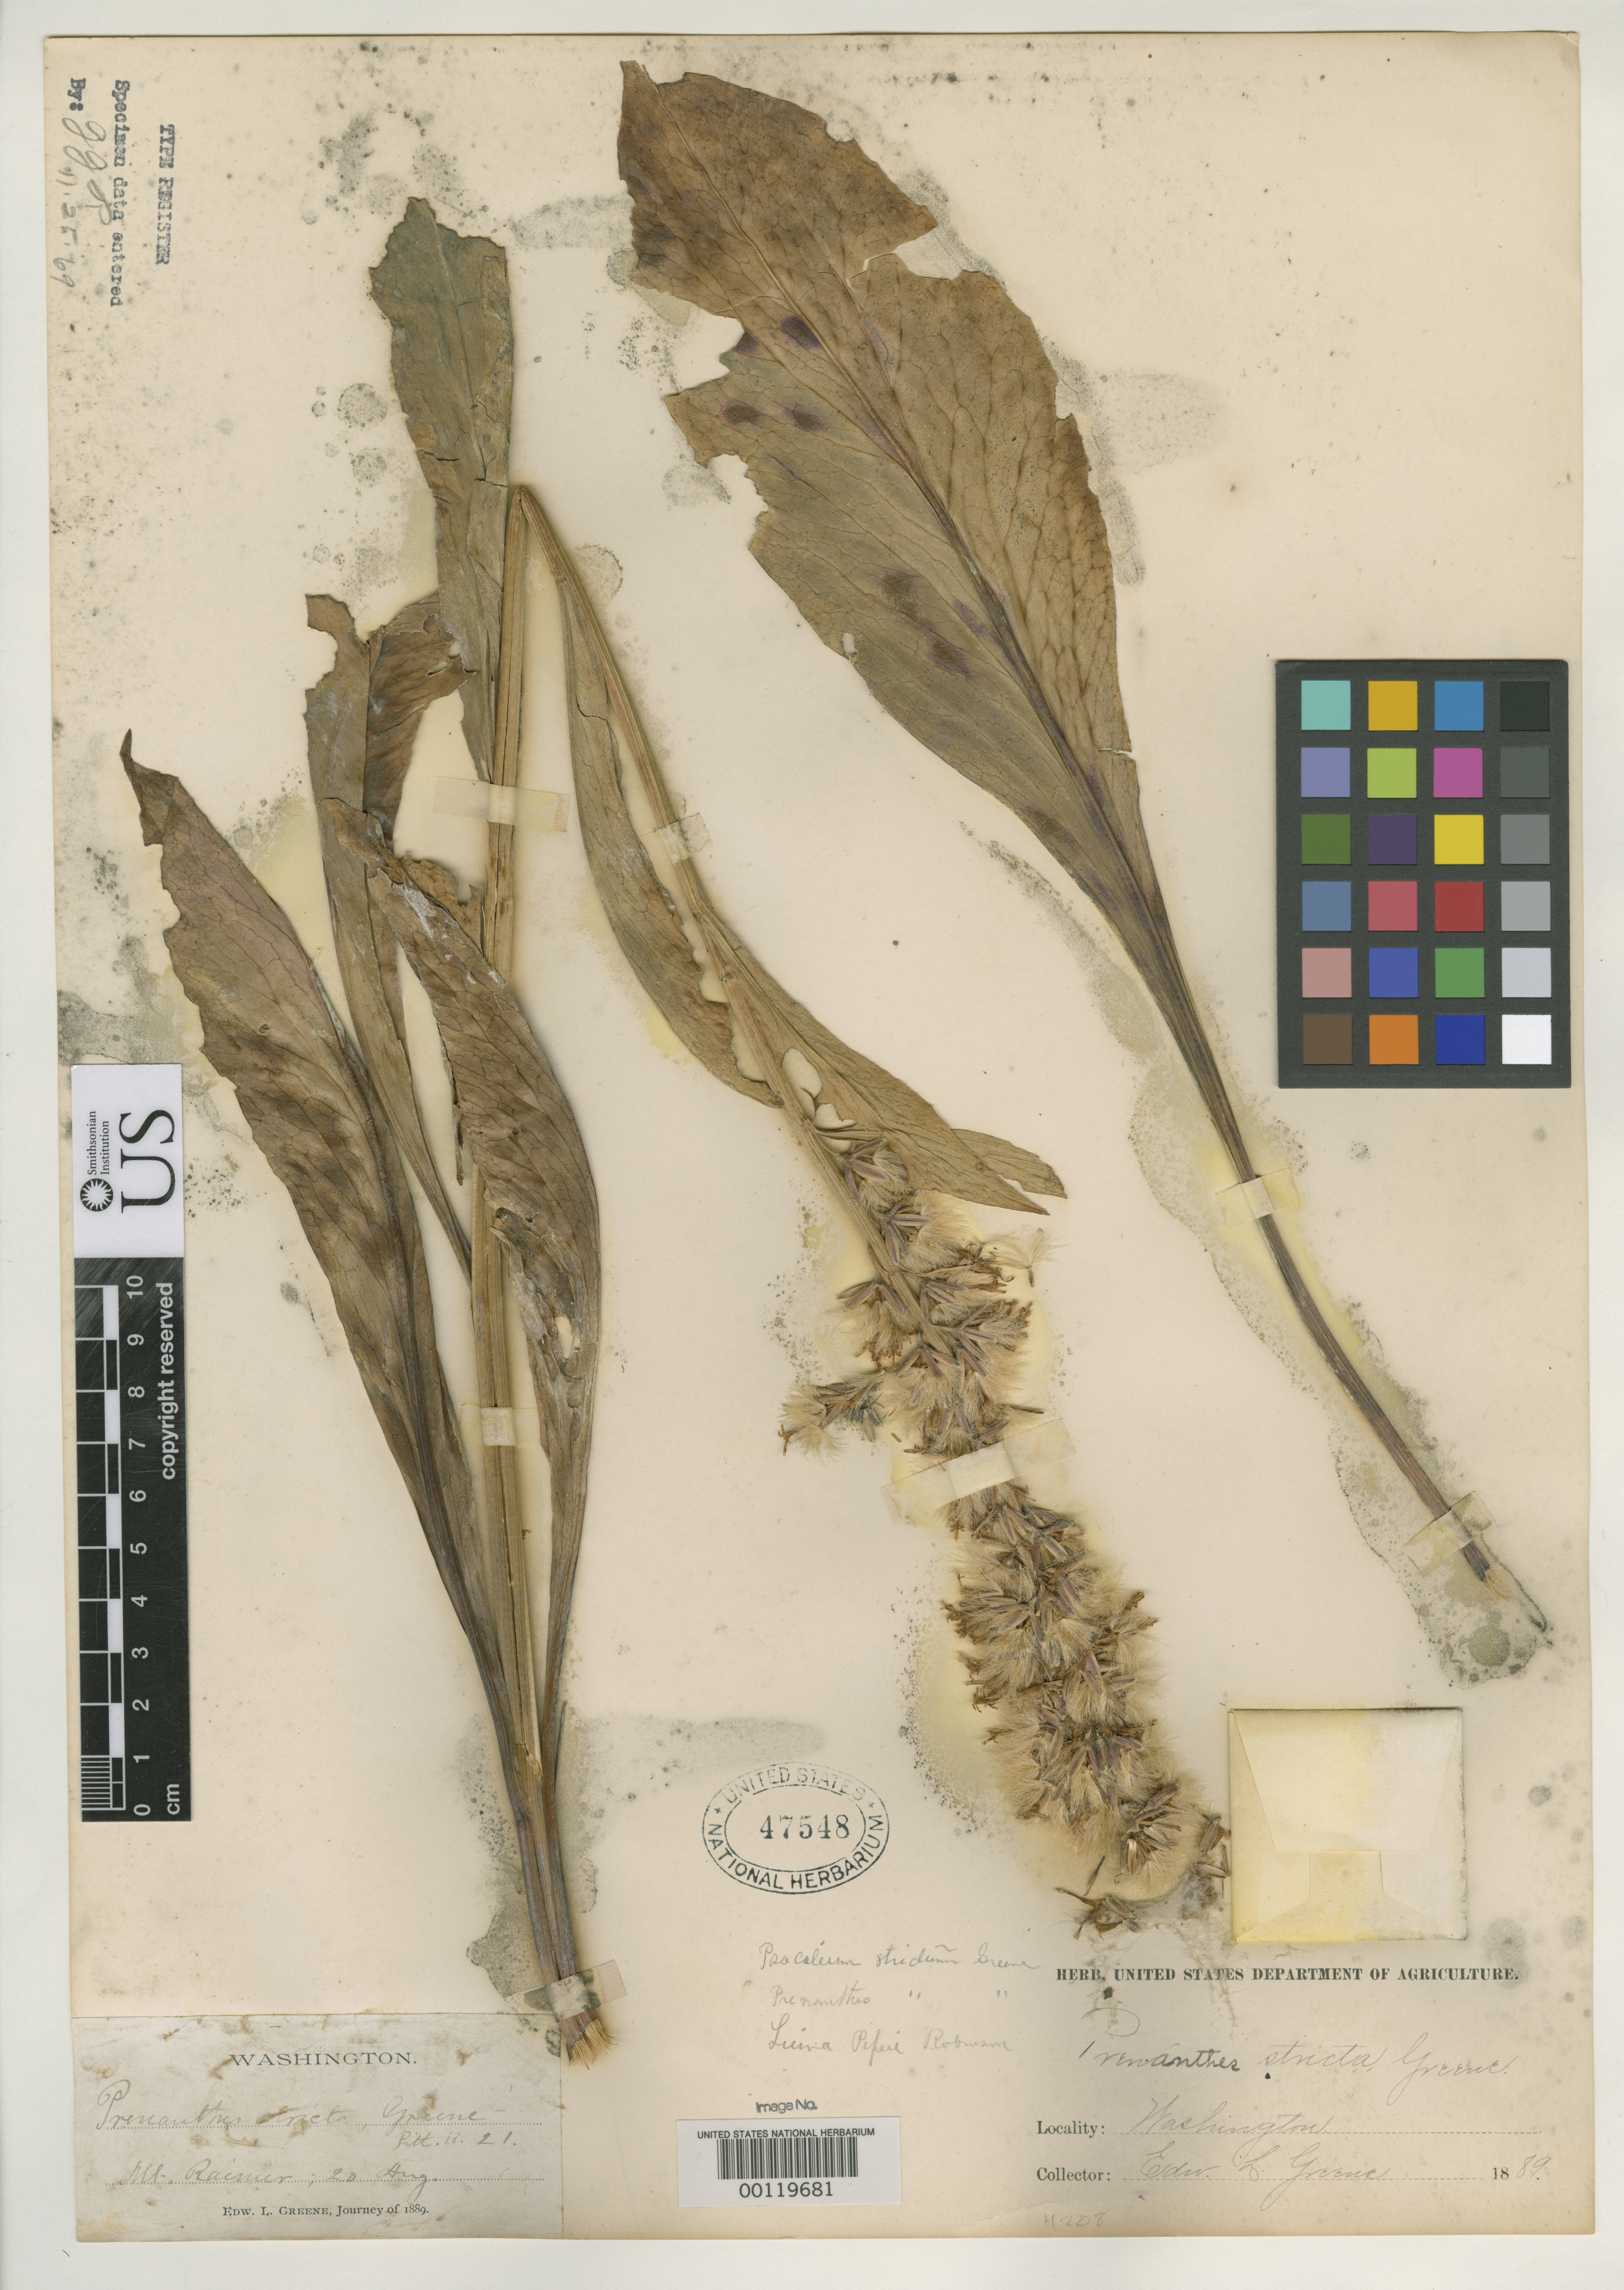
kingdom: Plantae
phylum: Tracheophyta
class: Magnoliopsida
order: Asterales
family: Asteraceae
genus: Prenanthes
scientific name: Prenanthes stricta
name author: Greene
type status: Isotype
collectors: E. L. Greene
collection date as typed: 20 Aug 1889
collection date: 1889-08-20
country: United States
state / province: Washington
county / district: Pierce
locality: Mt. Rainier.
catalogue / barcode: US 47548